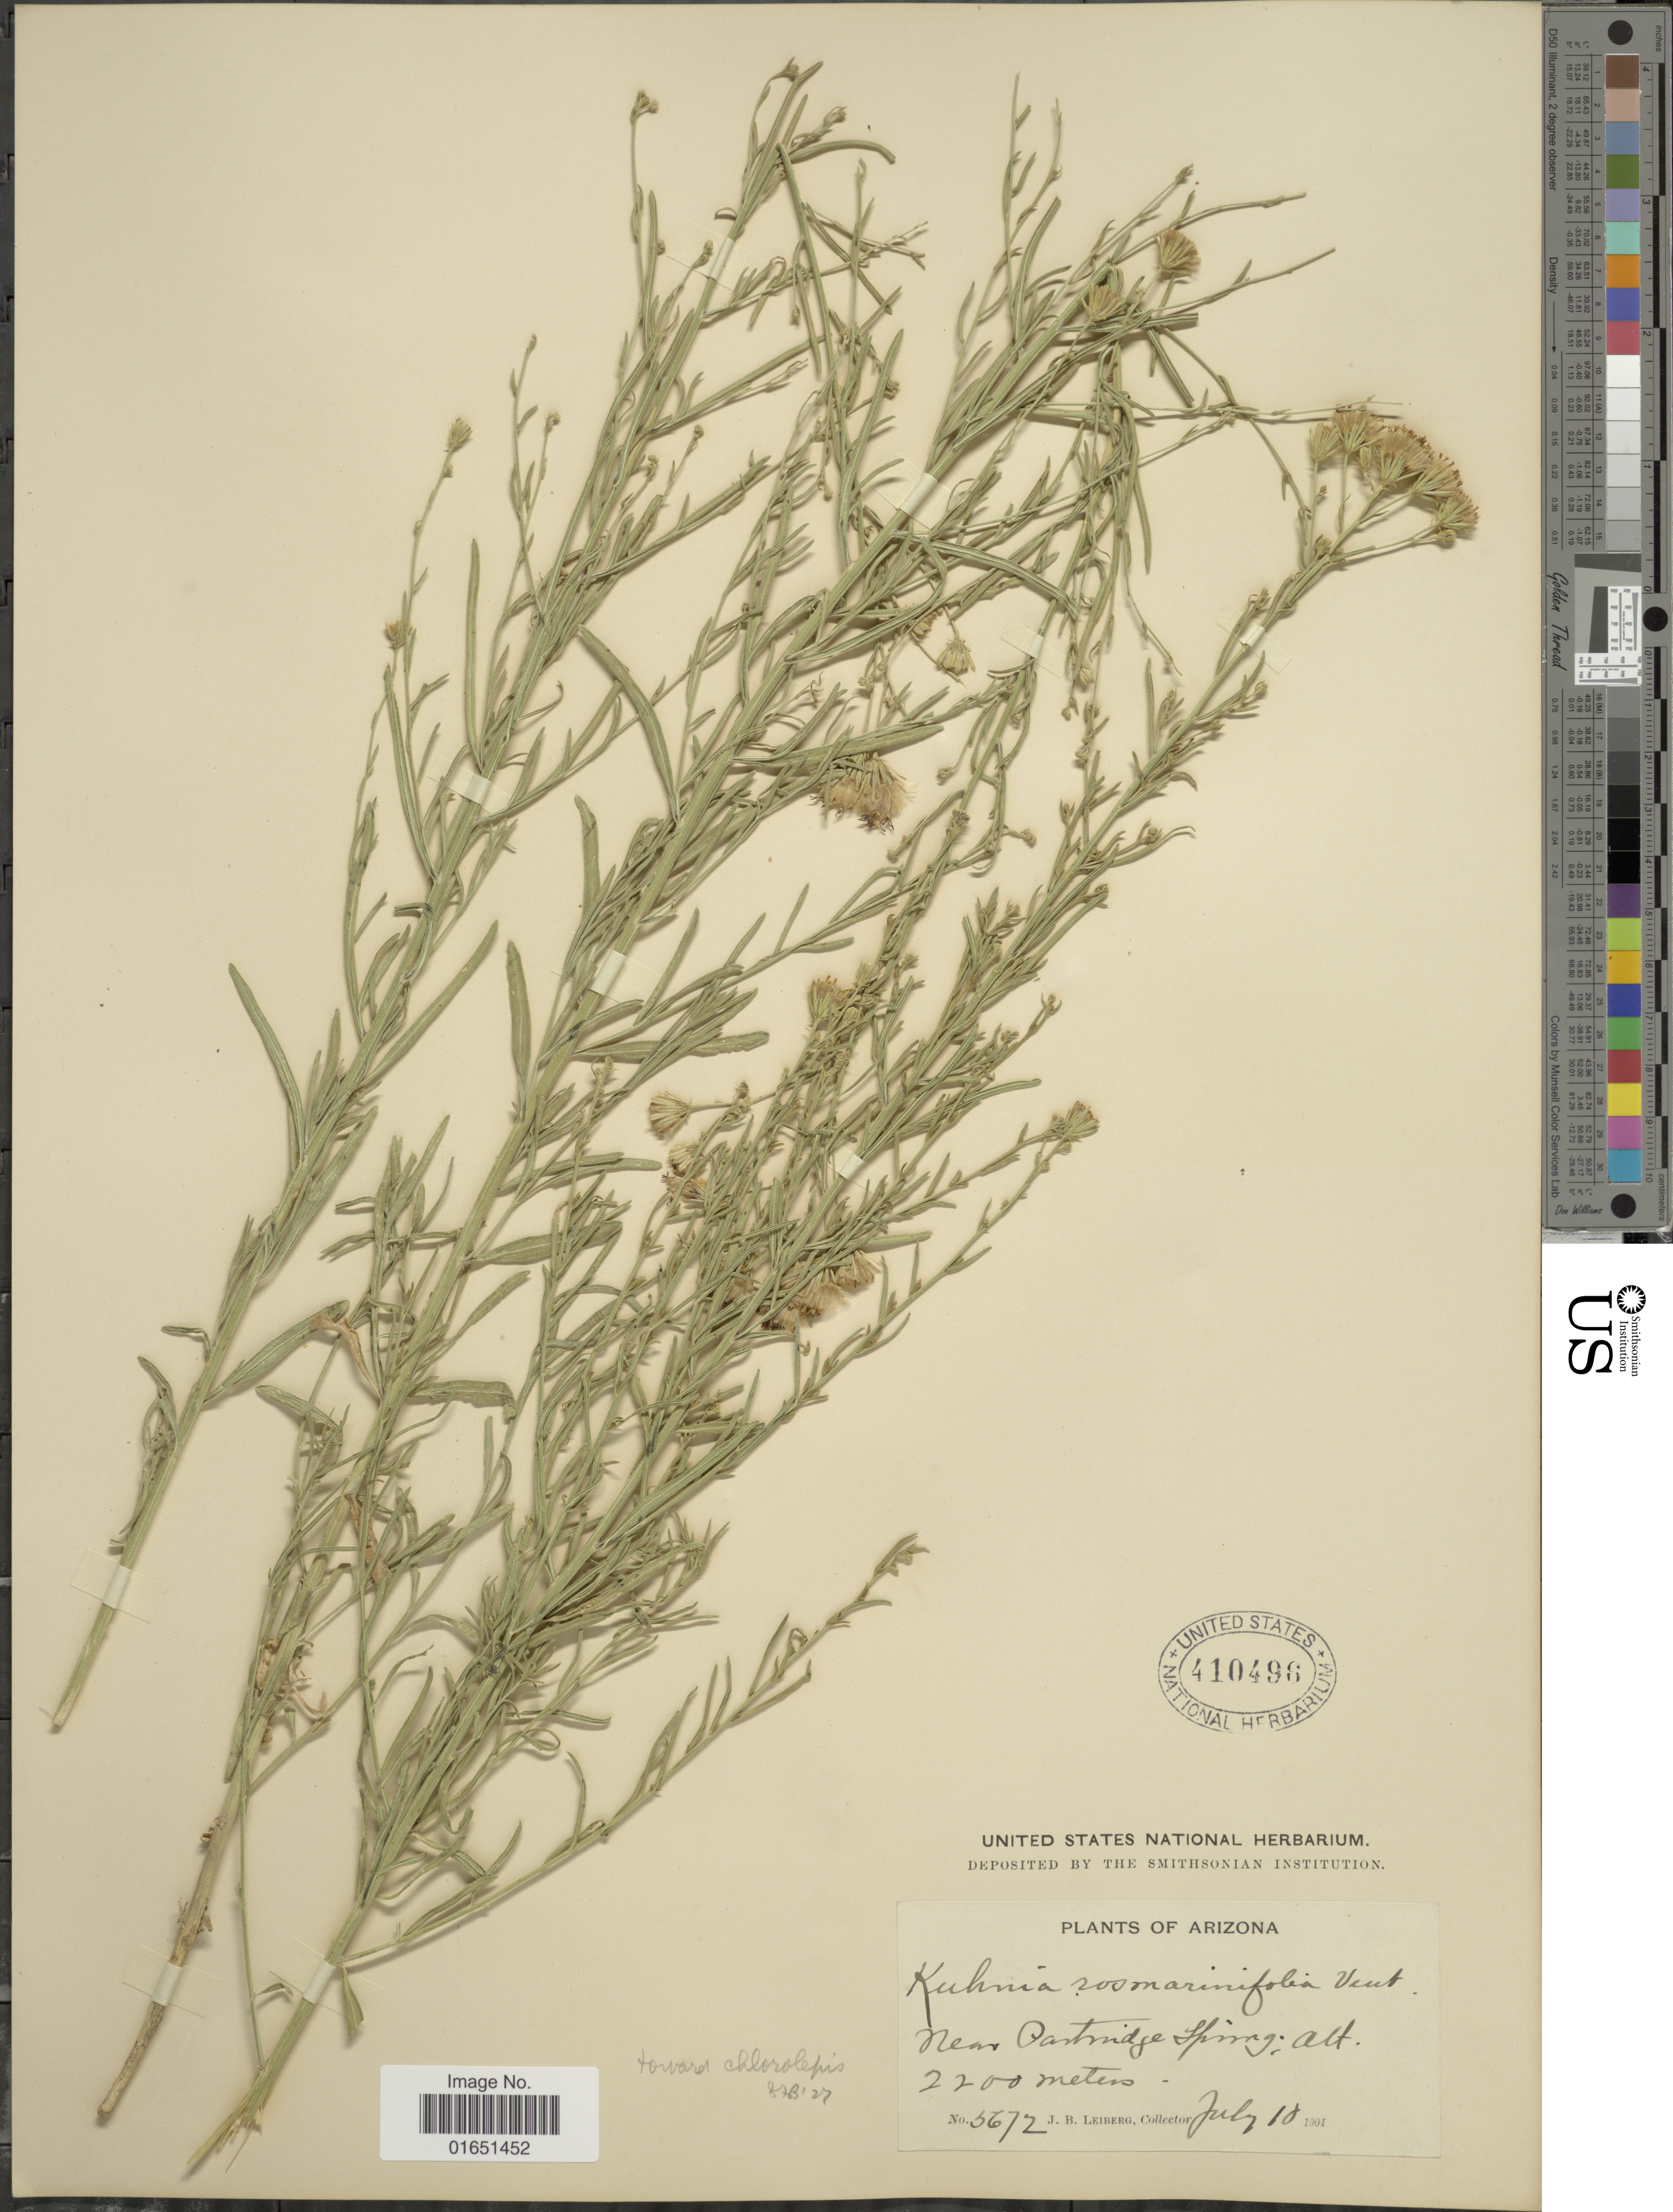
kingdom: Plantae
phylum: Tracheophyta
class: Magnoliopsida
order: Asterales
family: Asteraceae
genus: Brickellia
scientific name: Brickellia rosmarinifolia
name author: (Vent.) W.A. Weber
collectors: J. B. Leiberg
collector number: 5672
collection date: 1901-07-10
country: United States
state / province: Arizona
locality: Near Pastridge Spring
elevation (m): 2200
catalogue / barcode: US 410496